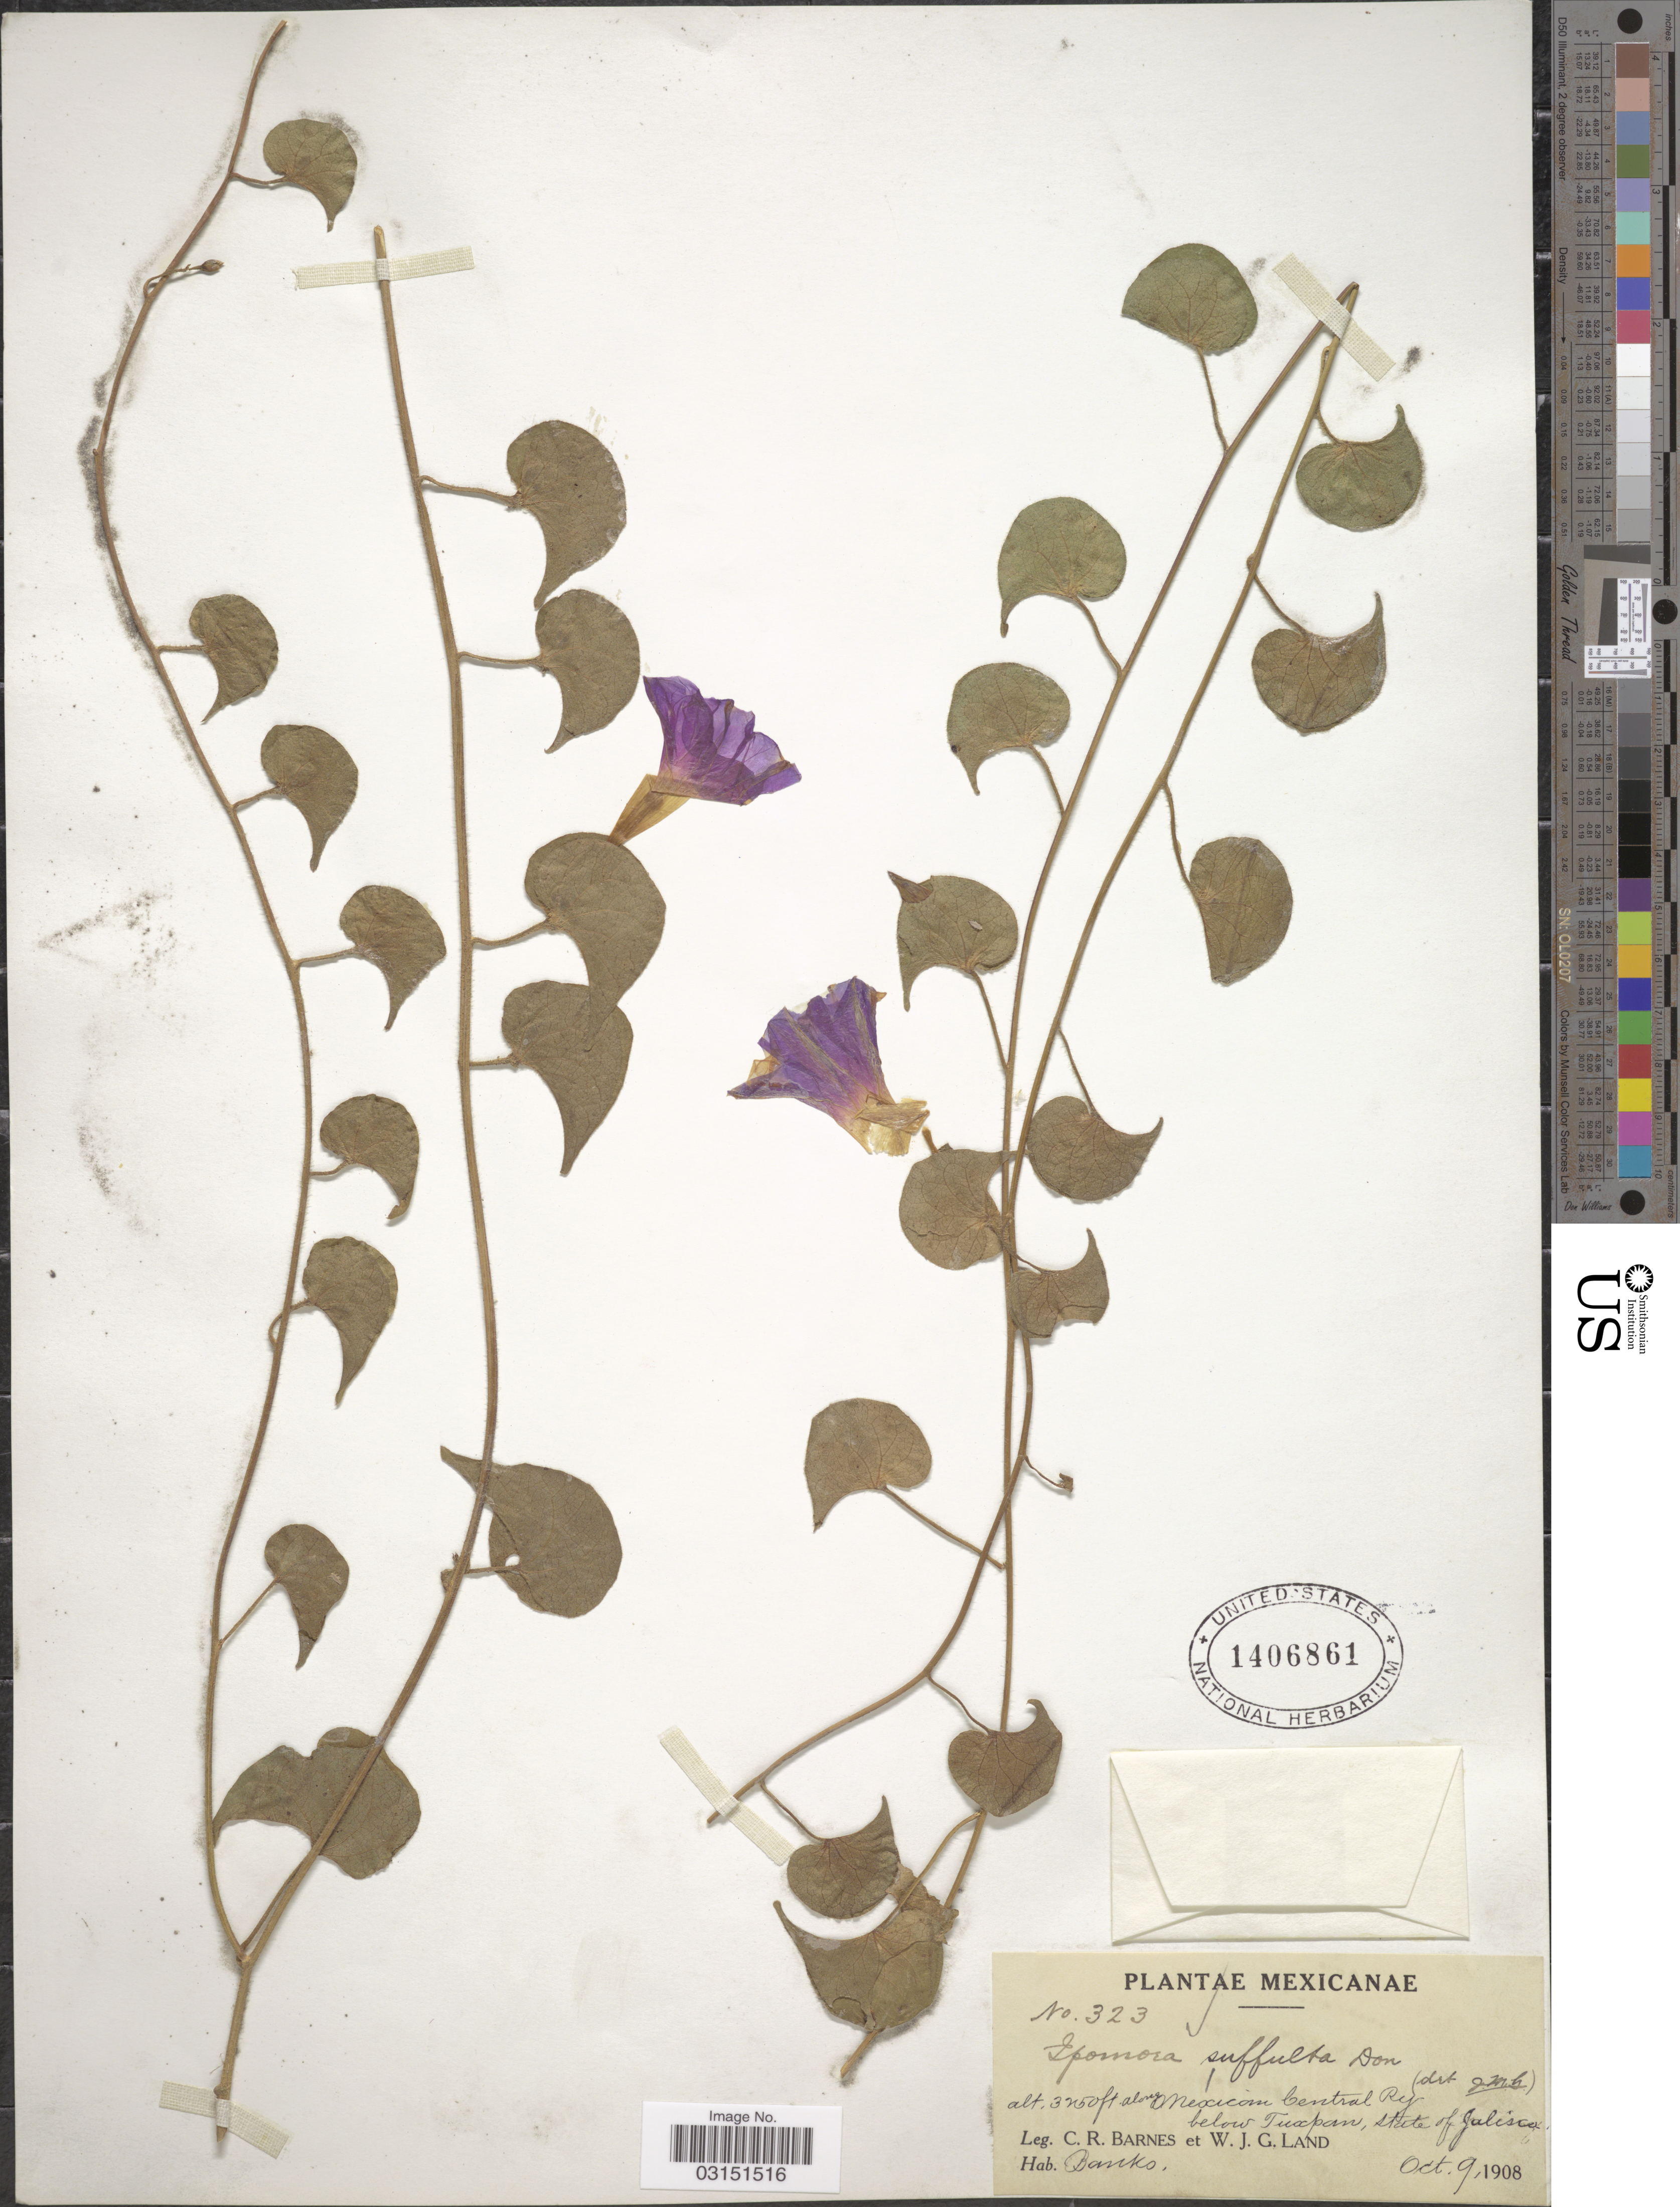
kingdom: Plantae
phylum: Tracheophyta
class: Magnoliopsida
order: Solanales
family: Convolvulaceae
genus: Ipomoea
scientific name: Ipomoea suffulta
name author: (Kunth) G. Don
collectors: C. R. Barnes & W. J. G. Land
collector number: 323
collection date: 1908-10-09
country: Mexico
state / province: Jalisco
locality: Along Mexican Central Ry below Tuxpan.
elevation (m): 1052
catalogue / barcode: US 1406861